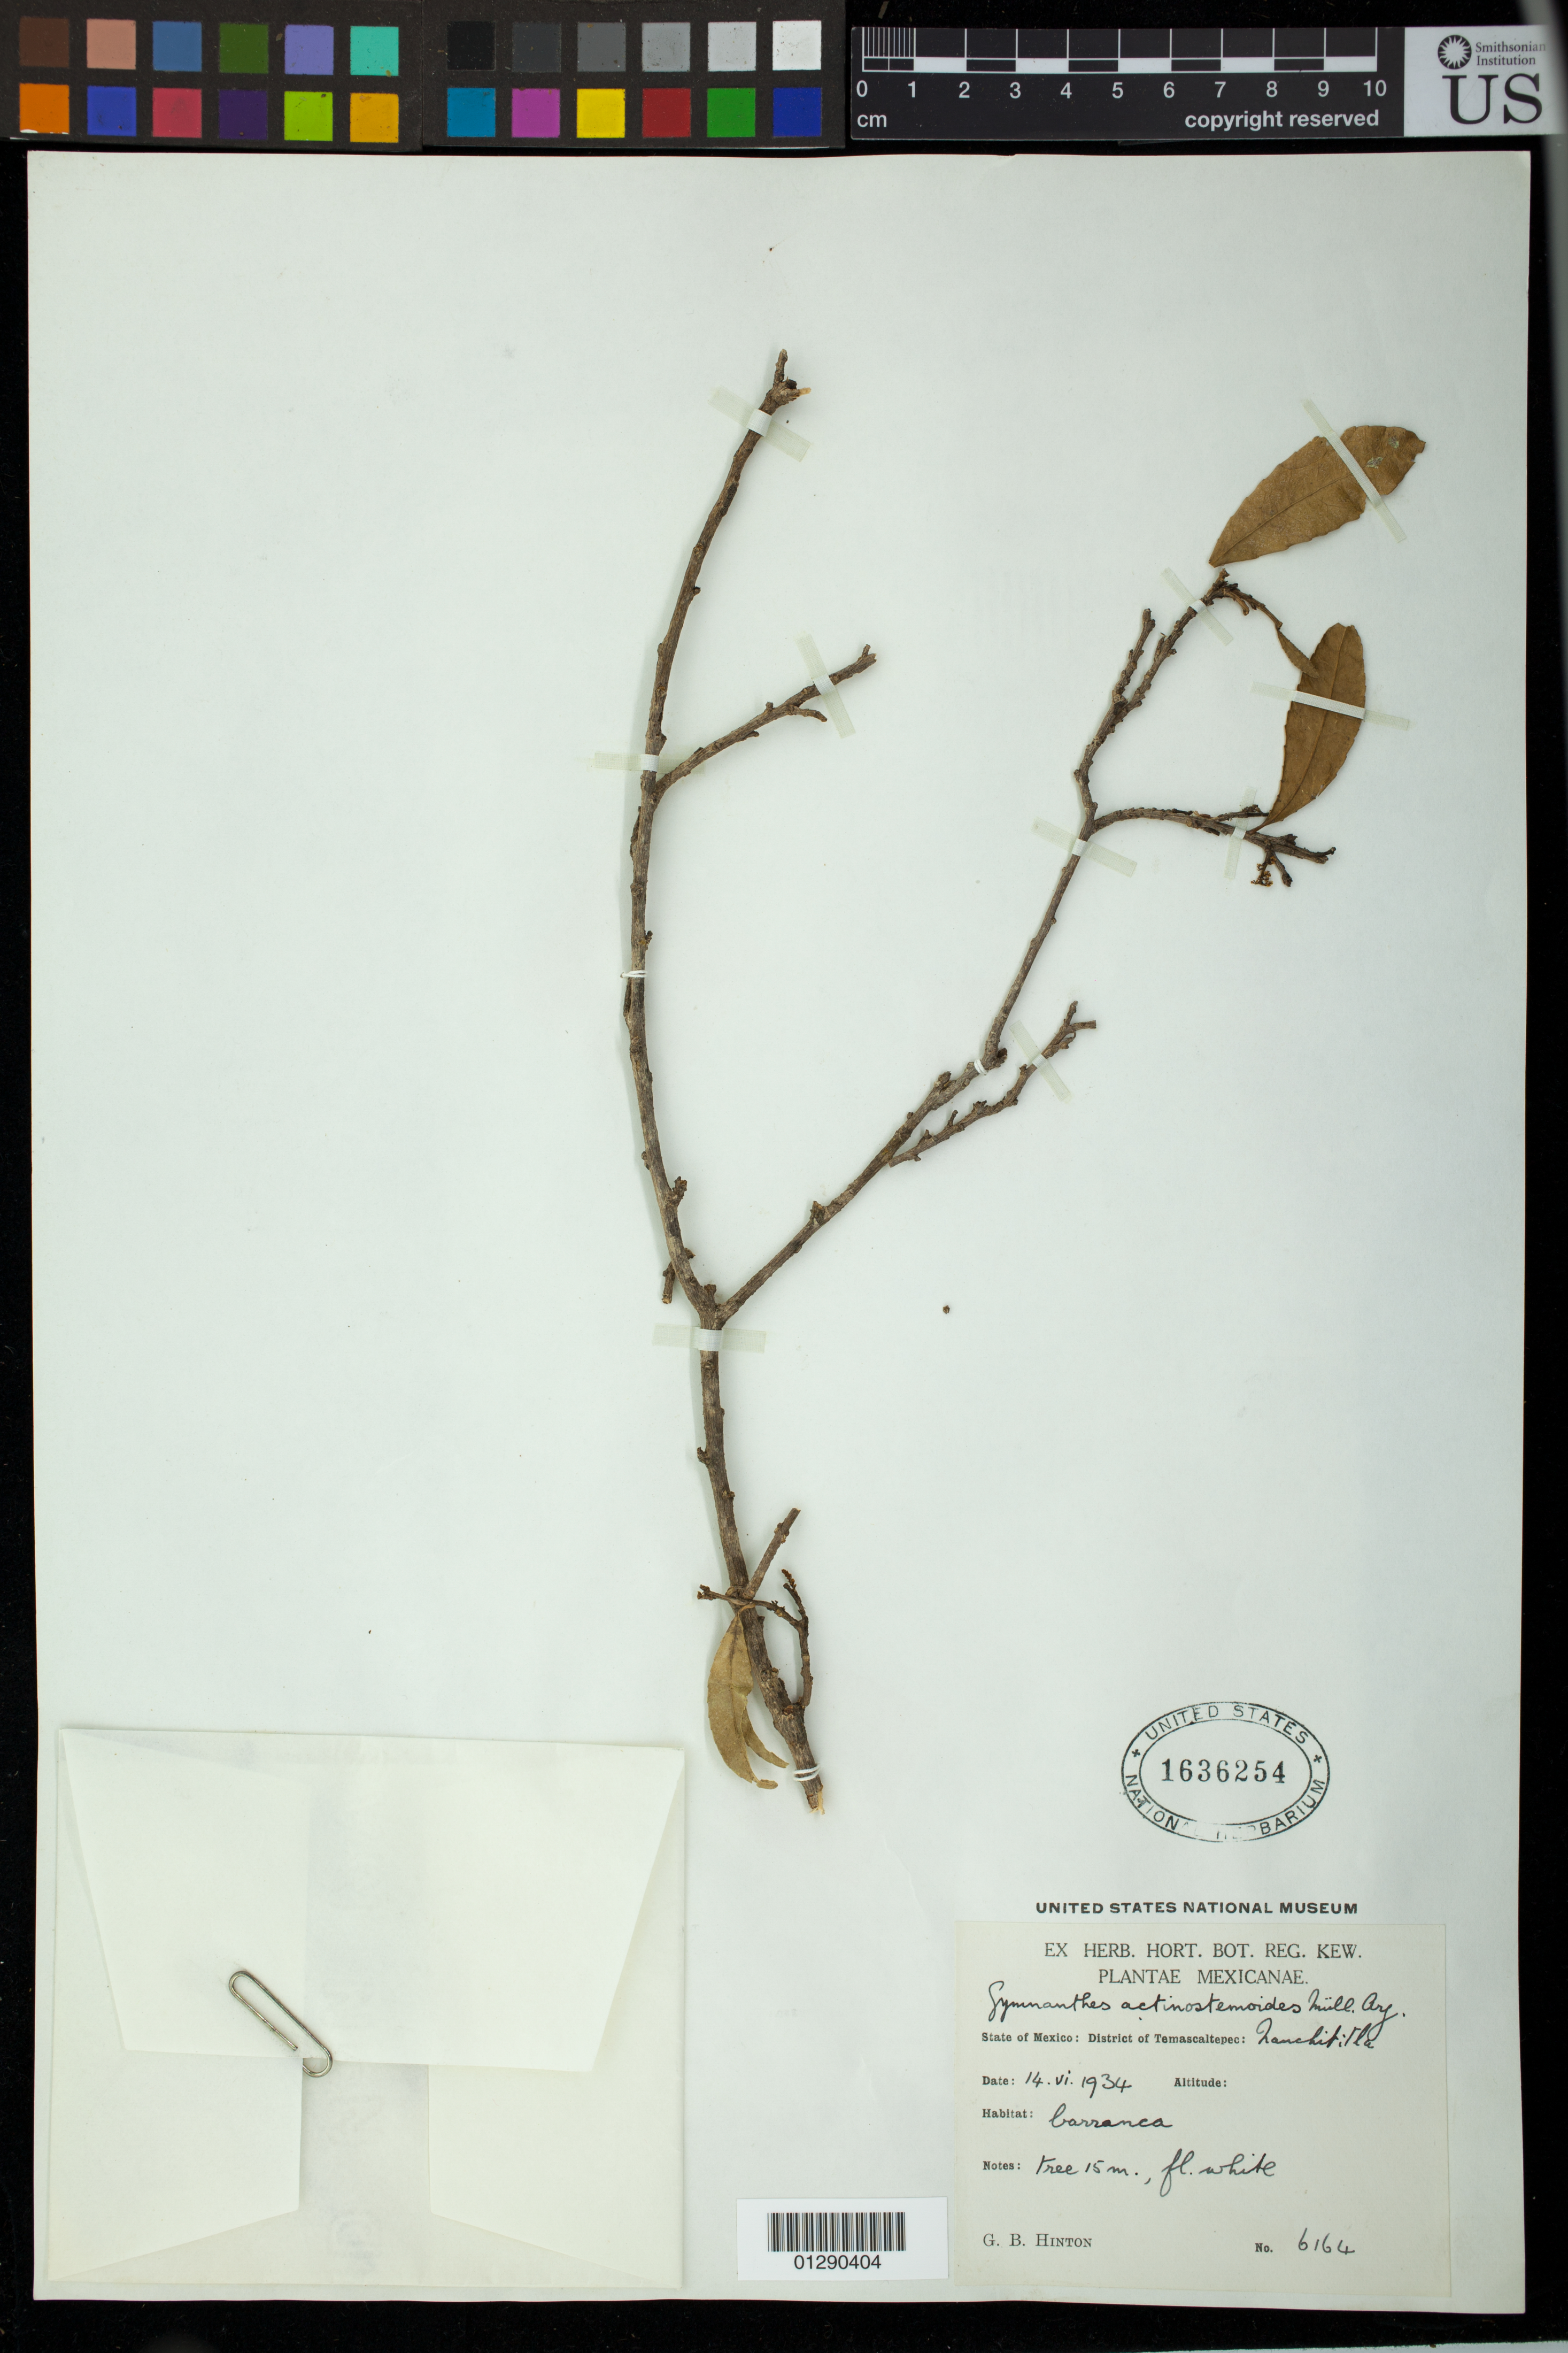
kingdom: Plantae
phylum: Tracheophyta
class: Magnoliopsida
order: Malpighiales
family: Euphorbiaceae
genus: Gymnanthes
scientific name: Gymnanthes lucida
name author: Sw.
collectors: G. B. Hinton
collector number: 6164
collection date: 1934-06-14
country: Mexico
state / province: México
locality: Temascaltepec: Nanchititla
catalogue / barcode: US 1636254